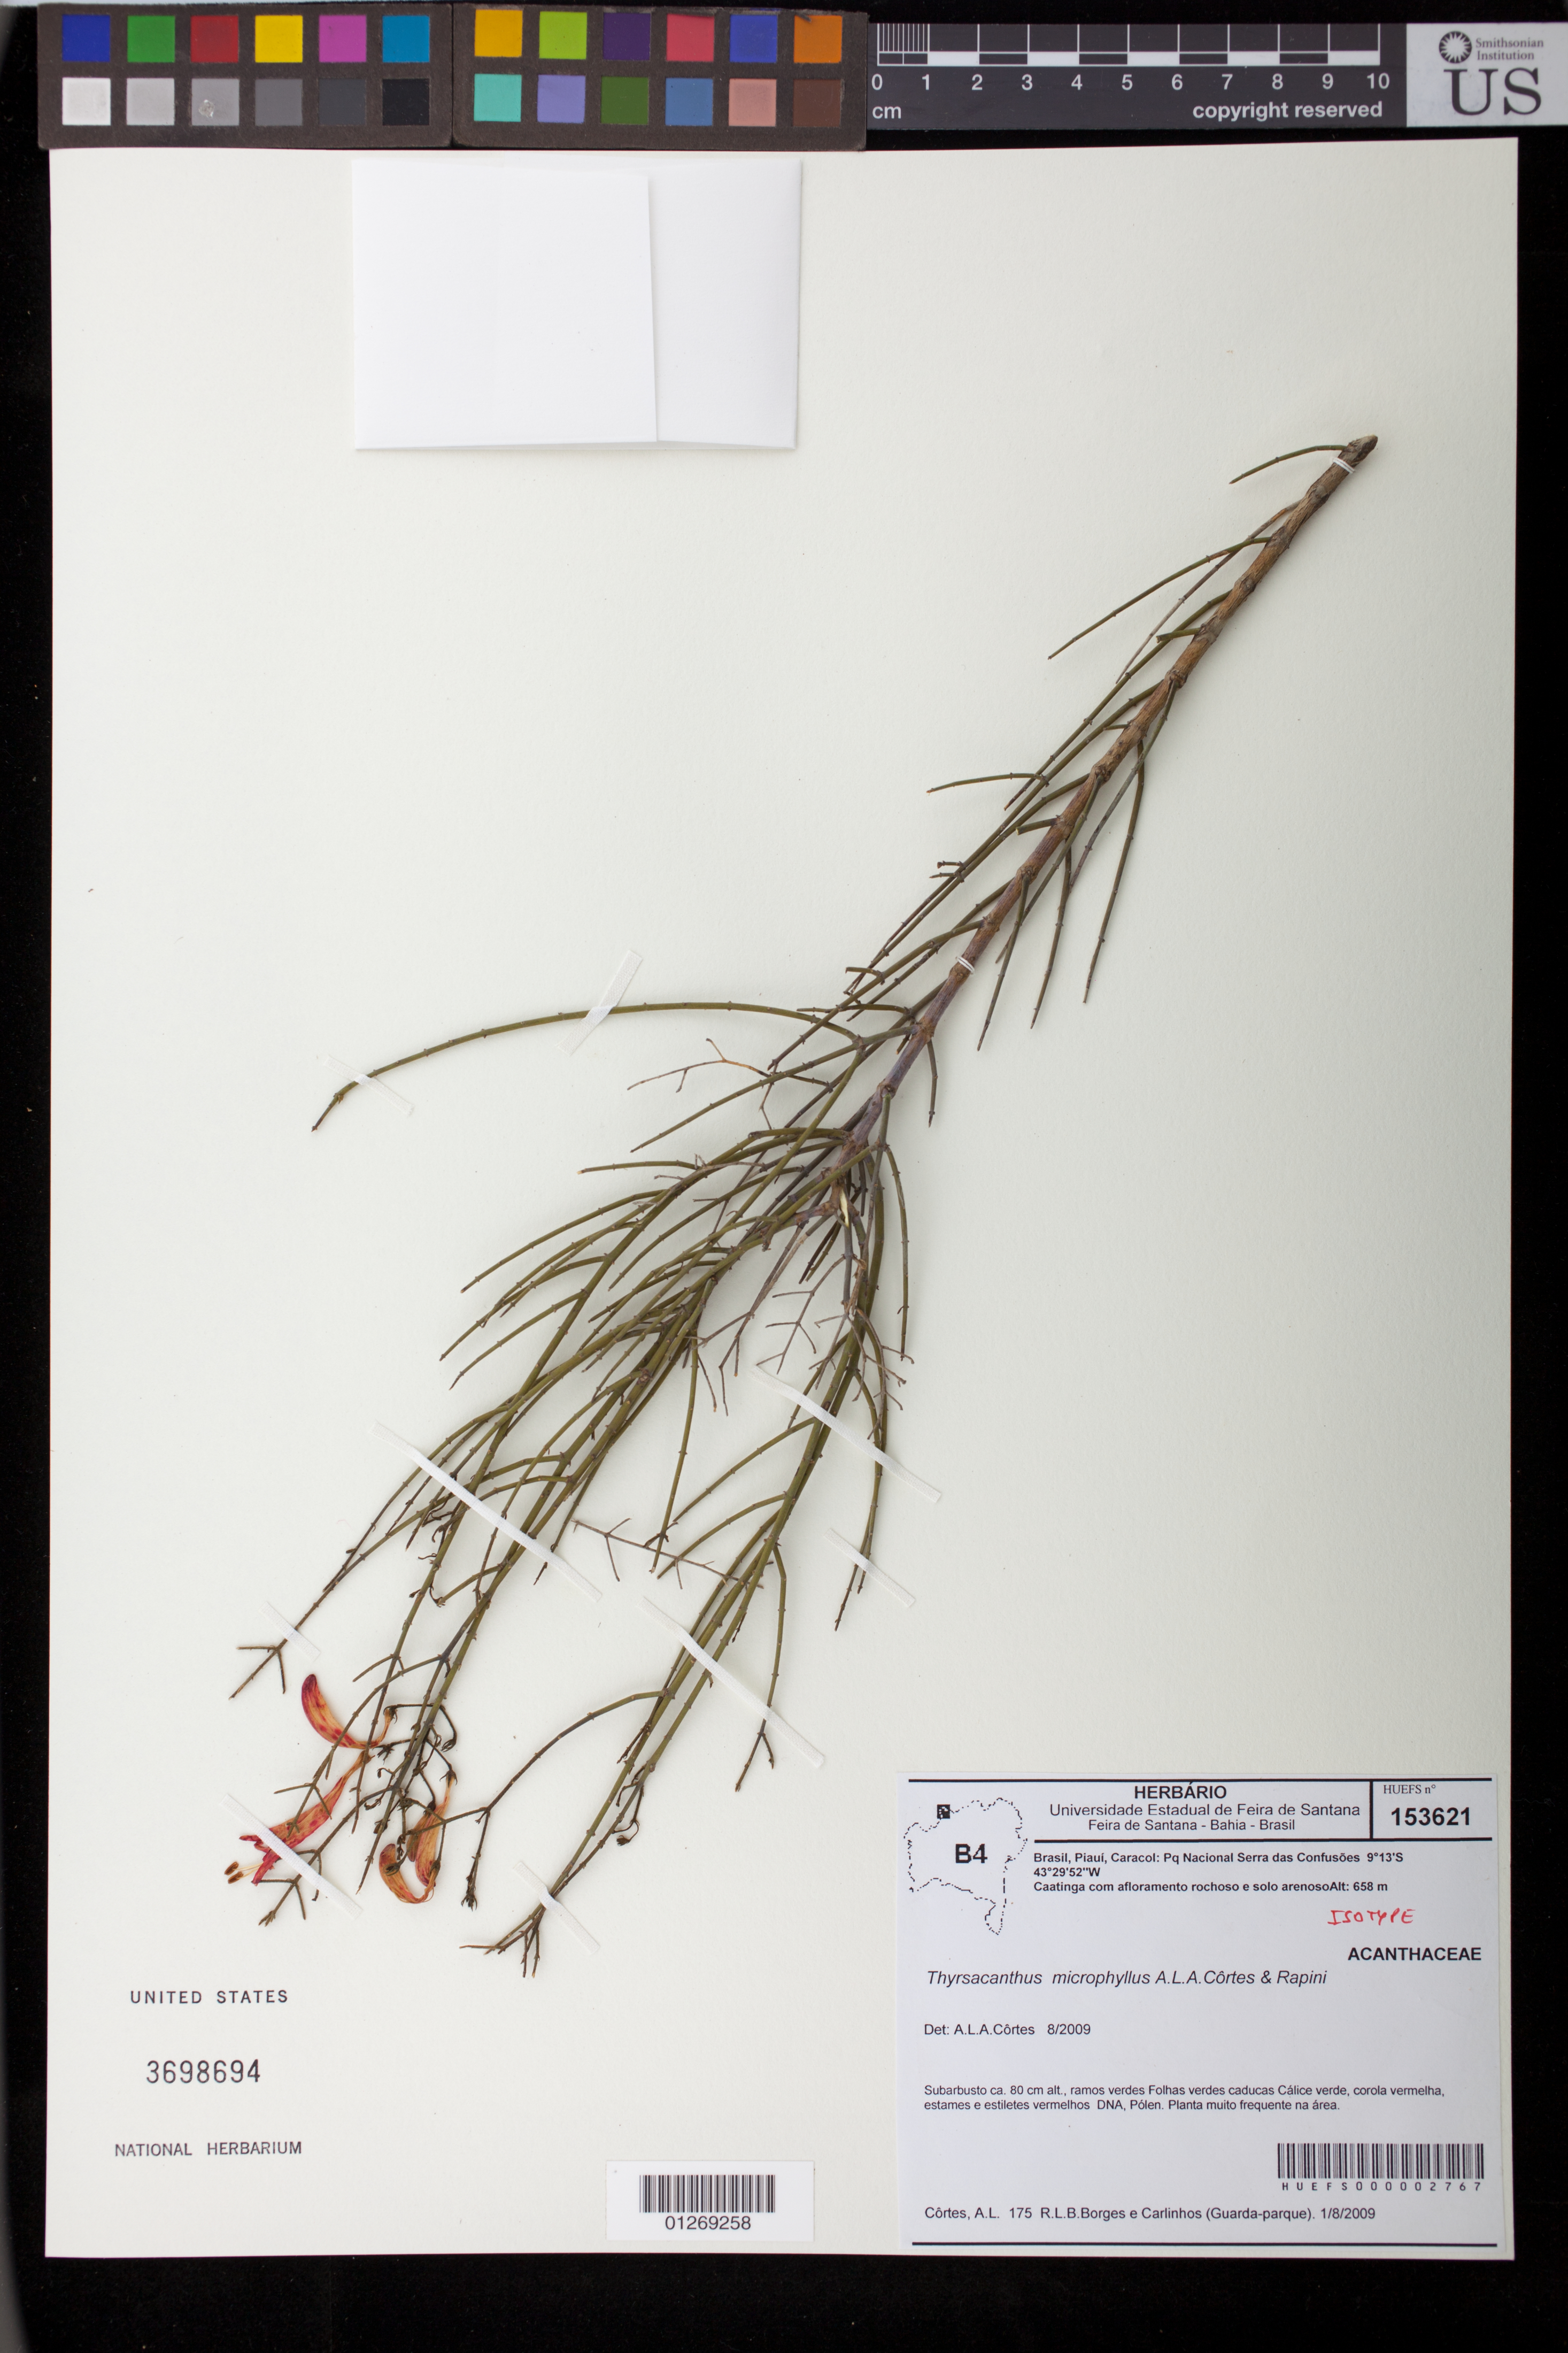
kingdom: Plantae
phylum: Tracheophyta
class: Magnoliopsida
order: Lamiales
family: Acanthaceae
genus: Thyrsacanthus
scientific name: Thyrsacanthus microphyllus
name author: A.L.A. Côrtes & Rapini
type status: Isotype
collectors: A. L. A. Côrtes & R. Borges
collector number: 175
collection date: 2009-08-01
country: Brazil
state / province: Piauí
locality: Piaui, Caracol: Pq. Nacional Serra das Confusoes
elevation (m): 658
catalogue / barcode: US 3698694